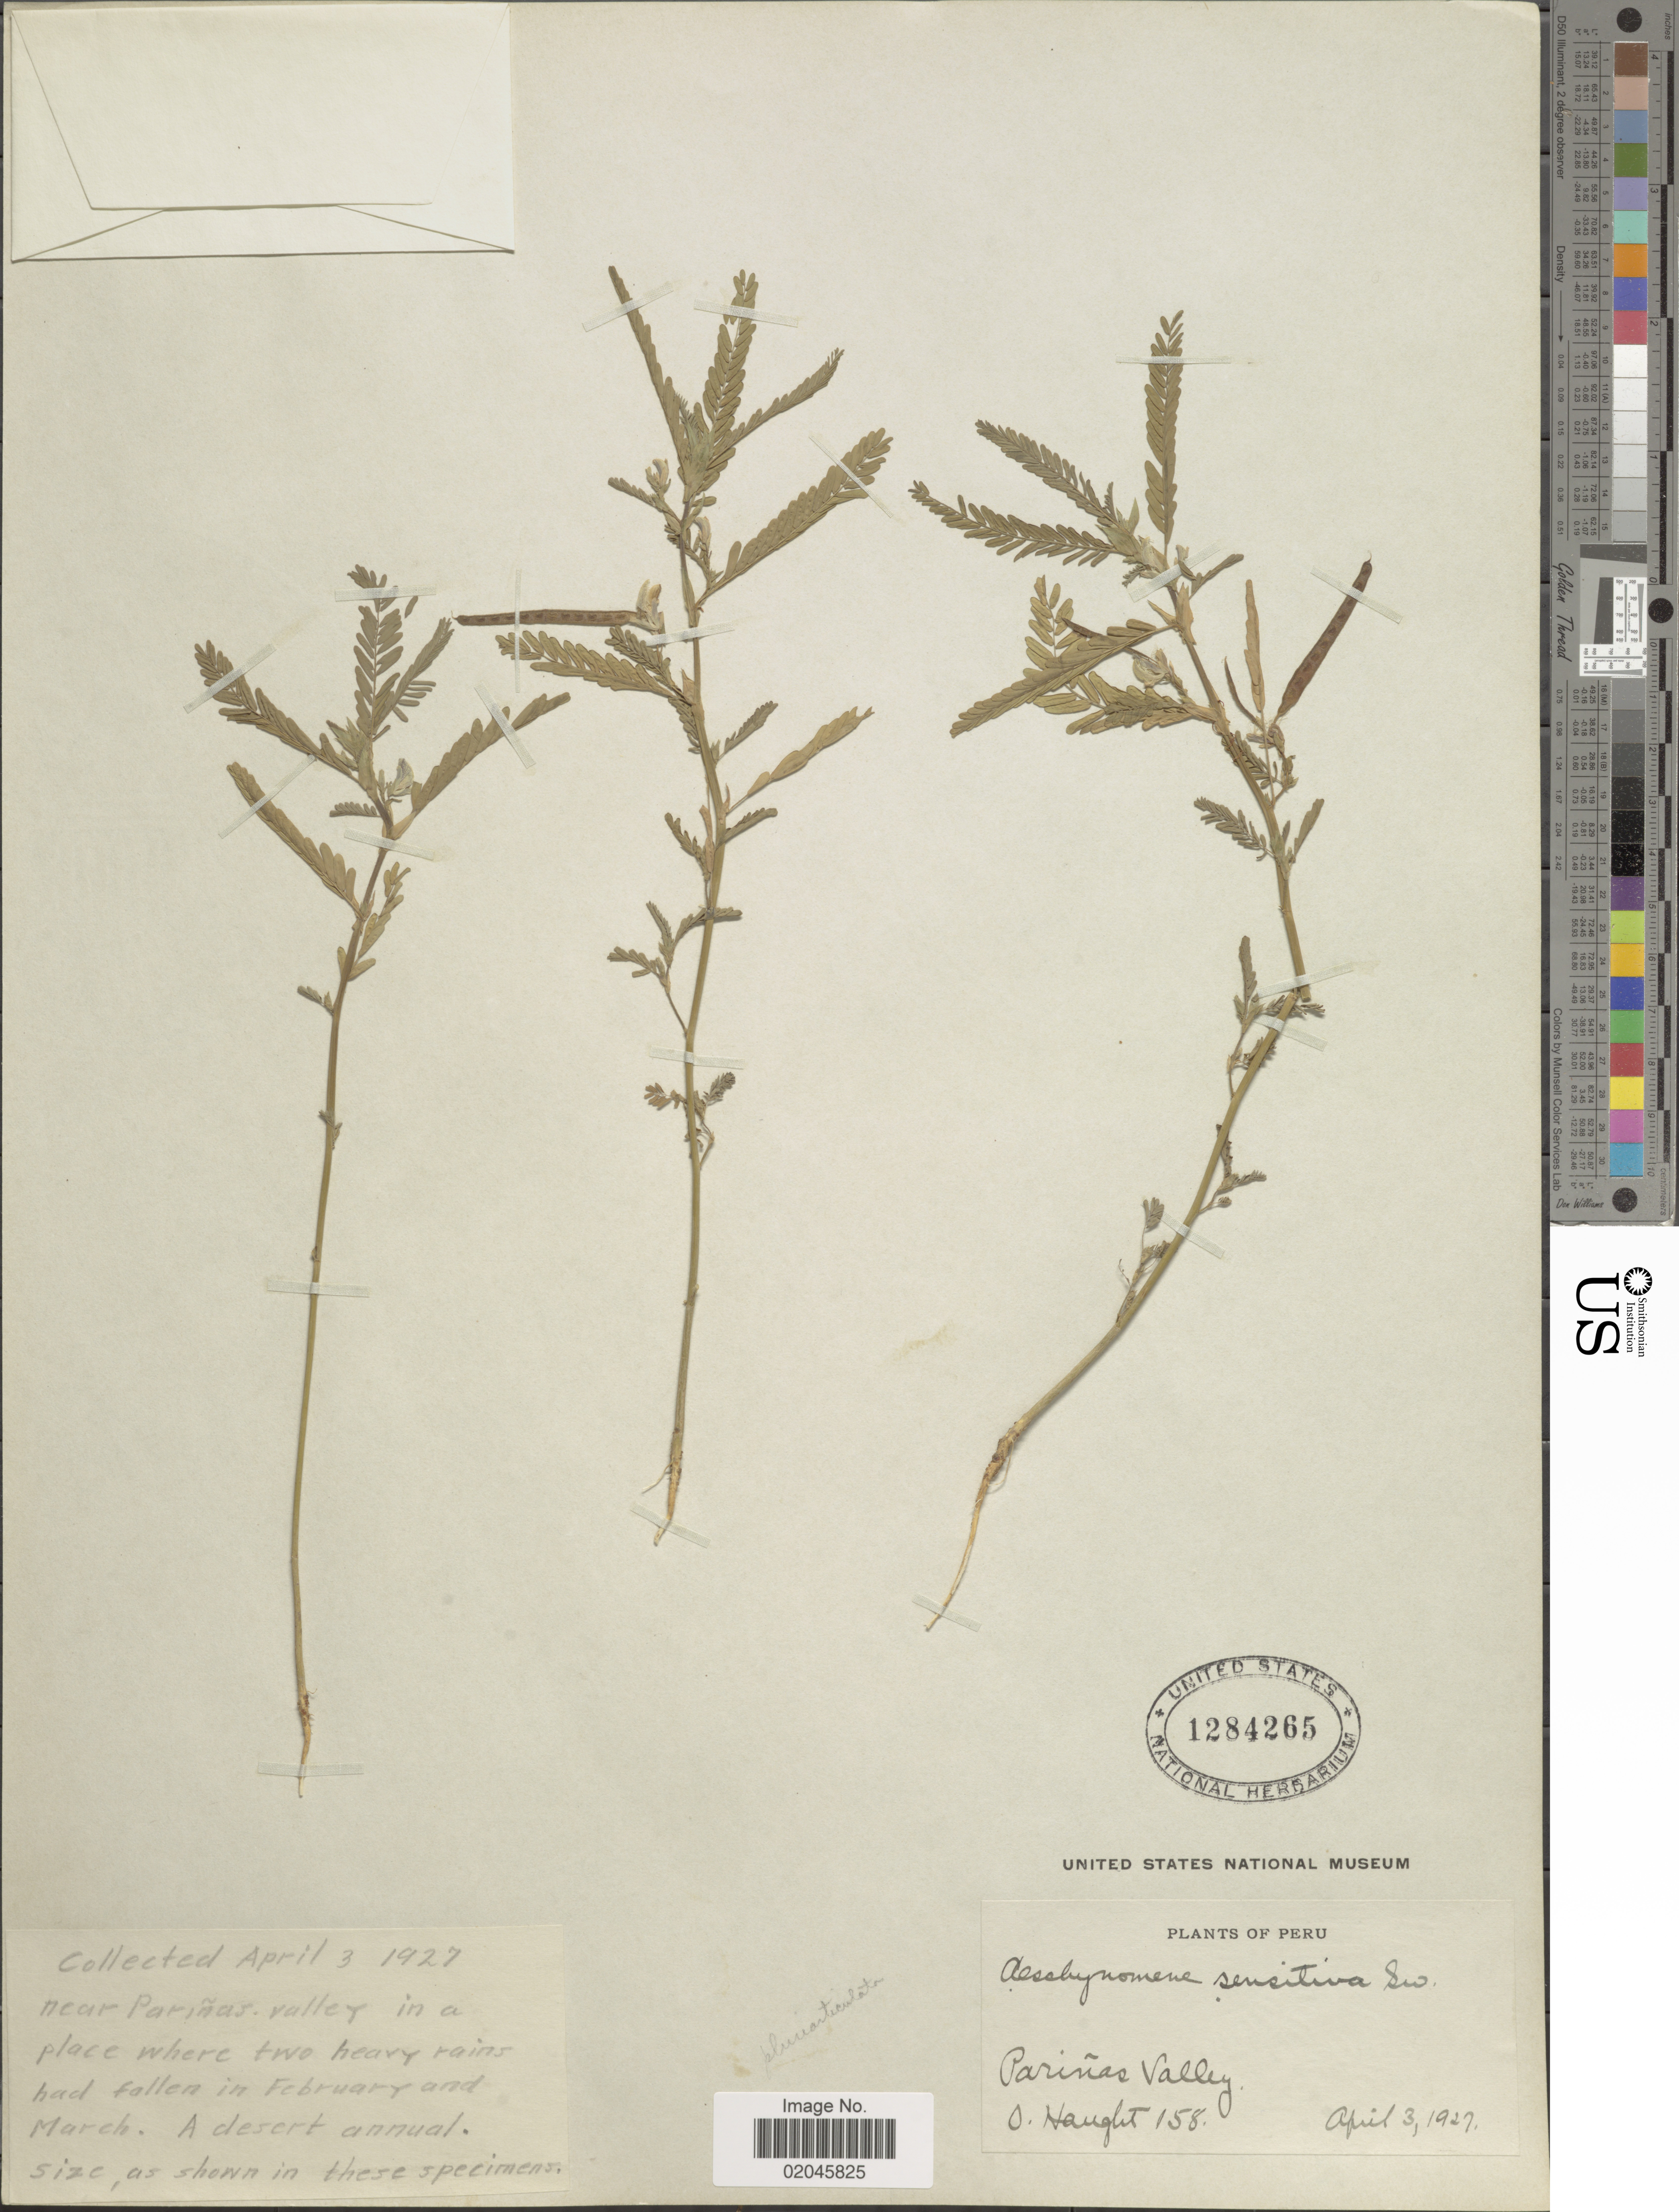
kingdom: Plantae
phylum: Tracheophyta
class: Magnoliopsida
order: Fabales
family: Fabaceae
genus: Aeschynomene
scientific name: Aeschynomene pluriarticulata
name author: G. Don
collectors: O. Haught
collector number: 158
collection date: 1927-04-03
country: Peru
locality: Near Parinas Valley, in a place where two heavy rains had fallen in Freburary and March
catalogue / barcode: US 1284265